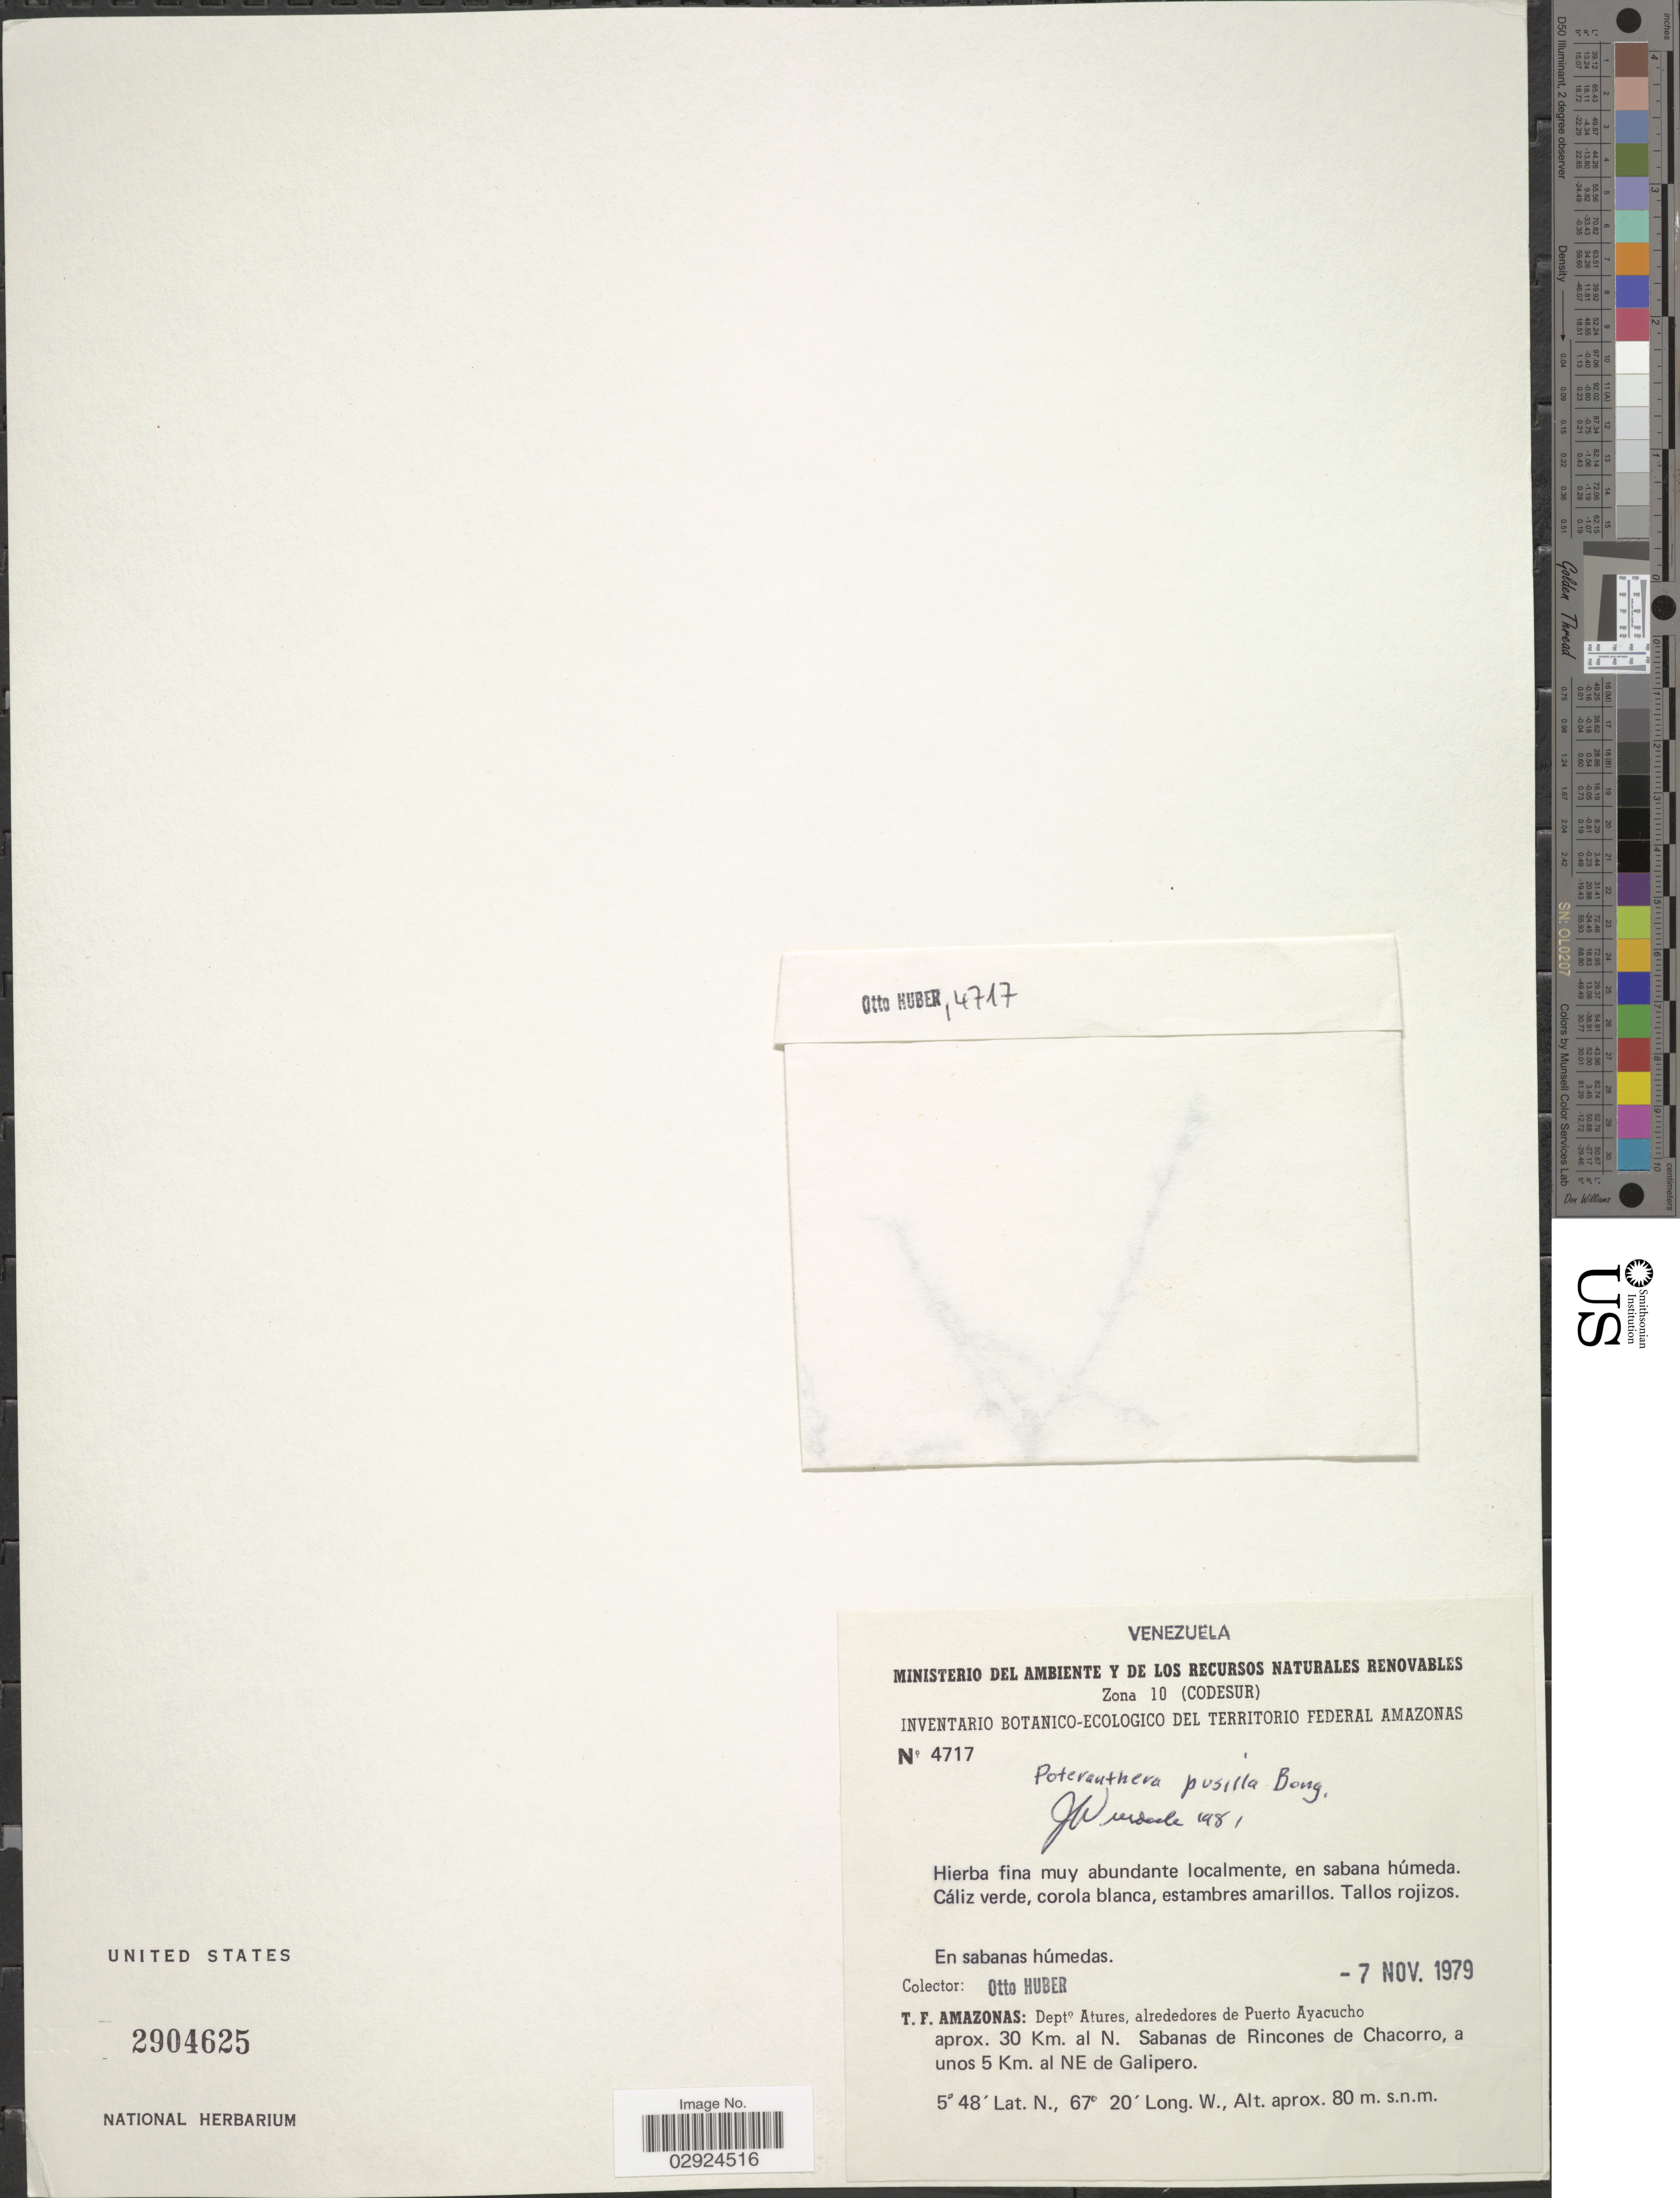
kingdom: Plantae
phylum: Tracheophyta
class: Magnoliopsida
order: Myrtales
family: Melastomataceae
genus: Poteranthera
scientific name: Poteranthera pusilla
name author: Bong.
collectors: O. Huber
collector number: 4717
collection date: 1979-11-07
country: Venezuela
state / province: Amazonas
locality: T.F. Amazonas: Depto Atures, alrededores de Puerto Ayacucho aprox. 30 Km. al N. Sabanas de Rincones de Chacorro, a unos 5 Km. al NE de Galipero.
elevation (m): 80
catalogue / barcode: US 2904625